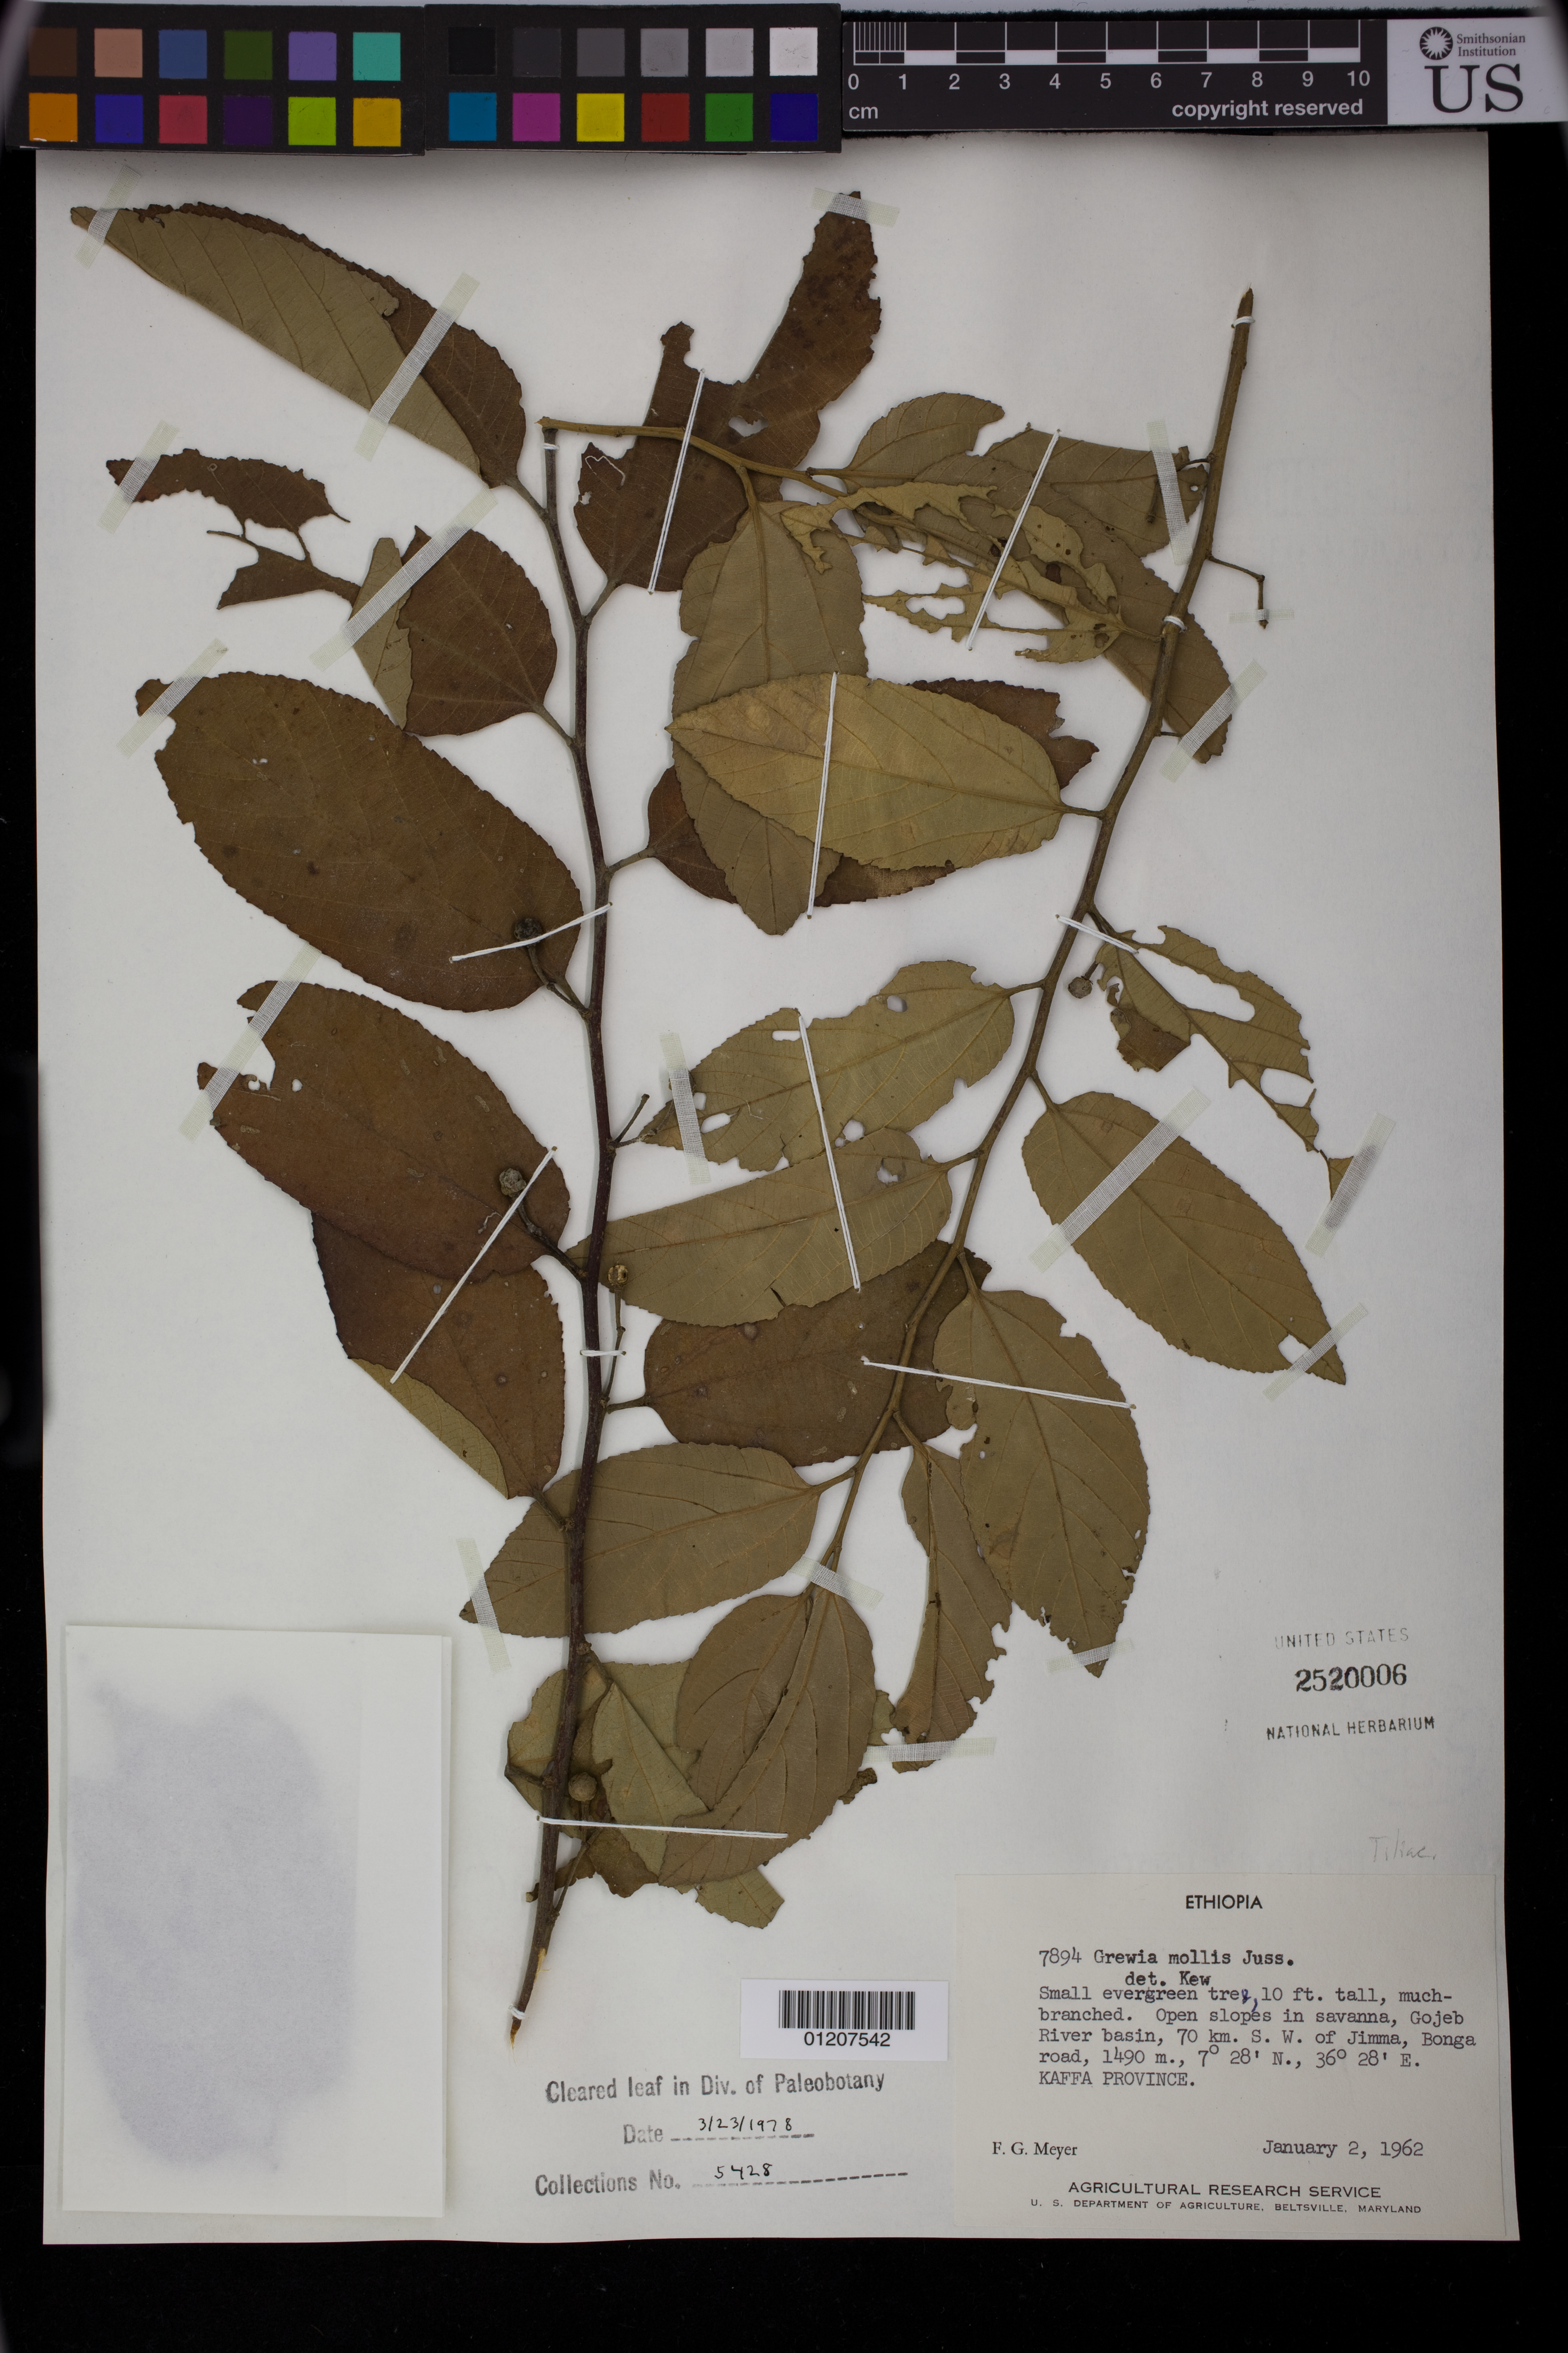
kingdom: Plantae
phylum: Tracheophyta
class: Magnoliopsida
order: Malvales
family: Malvaceae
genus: Grewia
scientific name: Grewia mollis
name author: Juss.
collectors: F. G. Meyer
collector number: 7894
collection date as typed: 02 Jan 1962 or 01 Feb 1962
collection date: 1962-01-02 or 1962-02-01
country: Ethiopia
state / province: Oromiya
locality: Open slopes in savanna, Gojeb River basin, 70 km. S. W. of Jimma, Bonga road. Kaffa Province.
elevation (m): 1490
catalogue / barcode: US 2520006